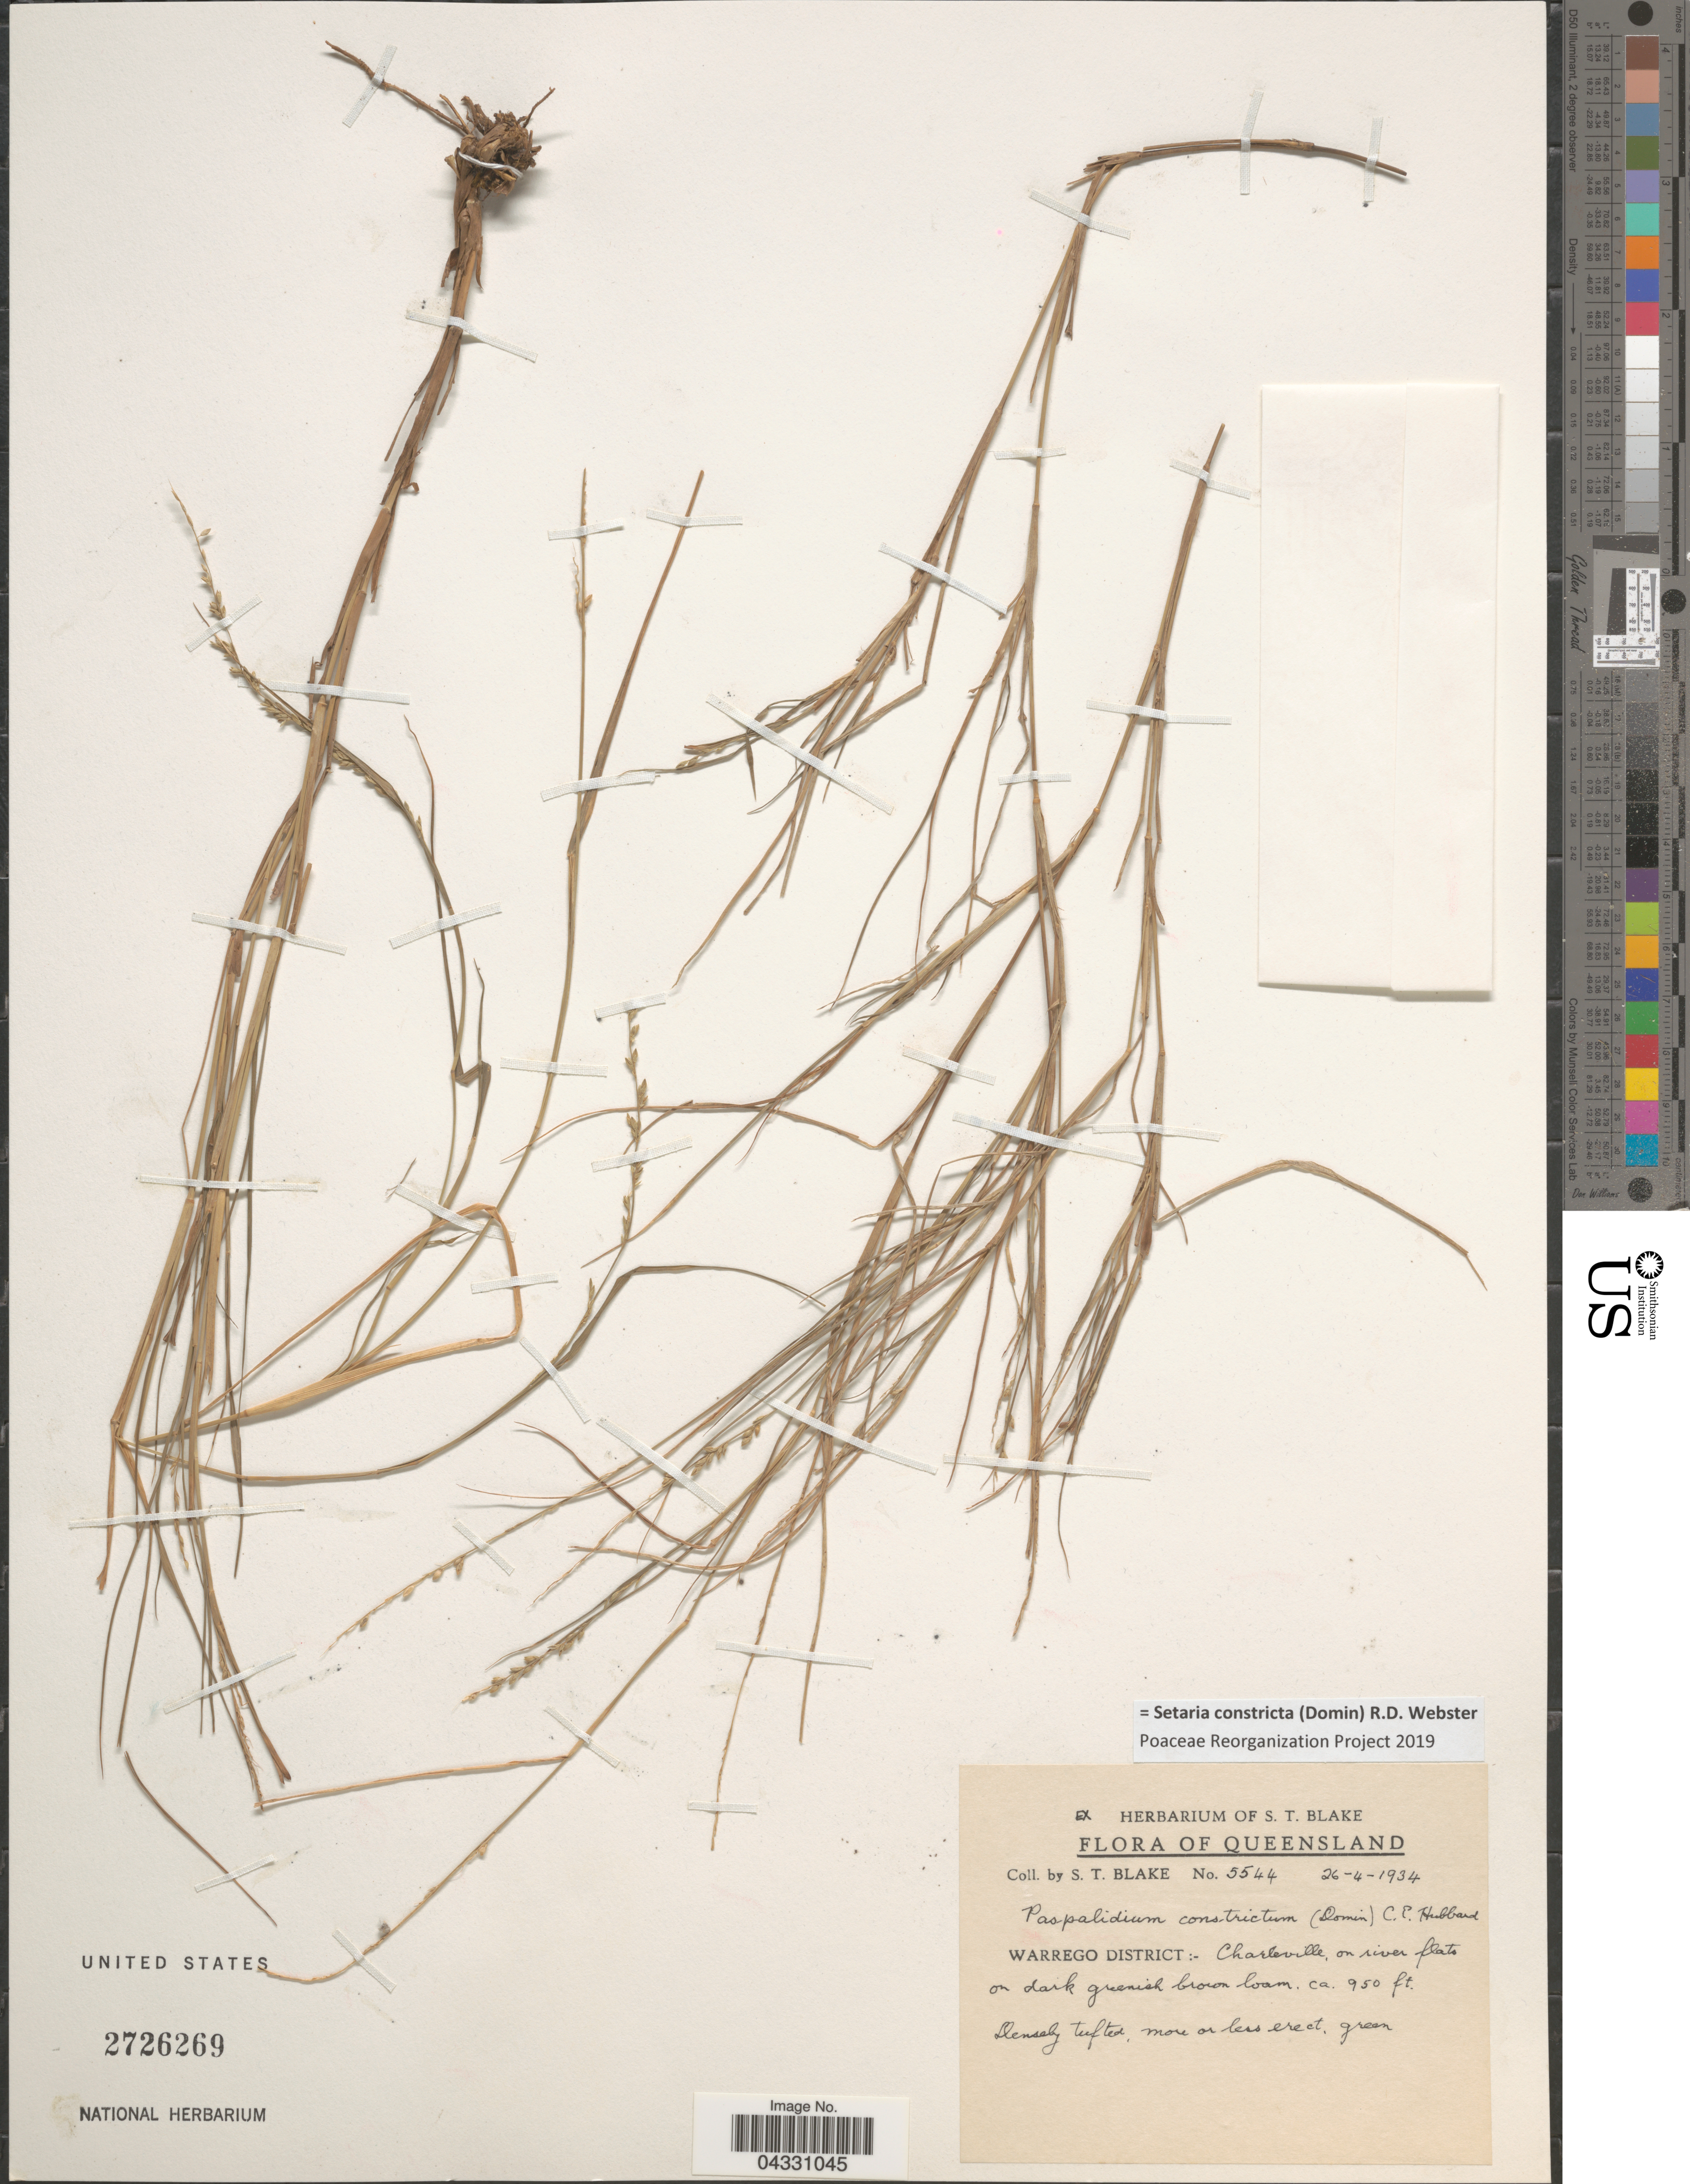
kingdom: Plantae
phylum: Tracheophyta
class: Liliopsida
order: Poales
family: Poaceae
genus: Setaria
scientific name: Setaria constricta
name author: (Domin) R.D. Webster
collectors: S. T. Blake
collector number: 5544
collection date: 1934-04-26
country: Australia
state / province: Queensland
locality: Warrego District:- Charleville, on river flats on dark greenish brown loam.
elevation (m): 290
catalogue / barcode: US 2726269